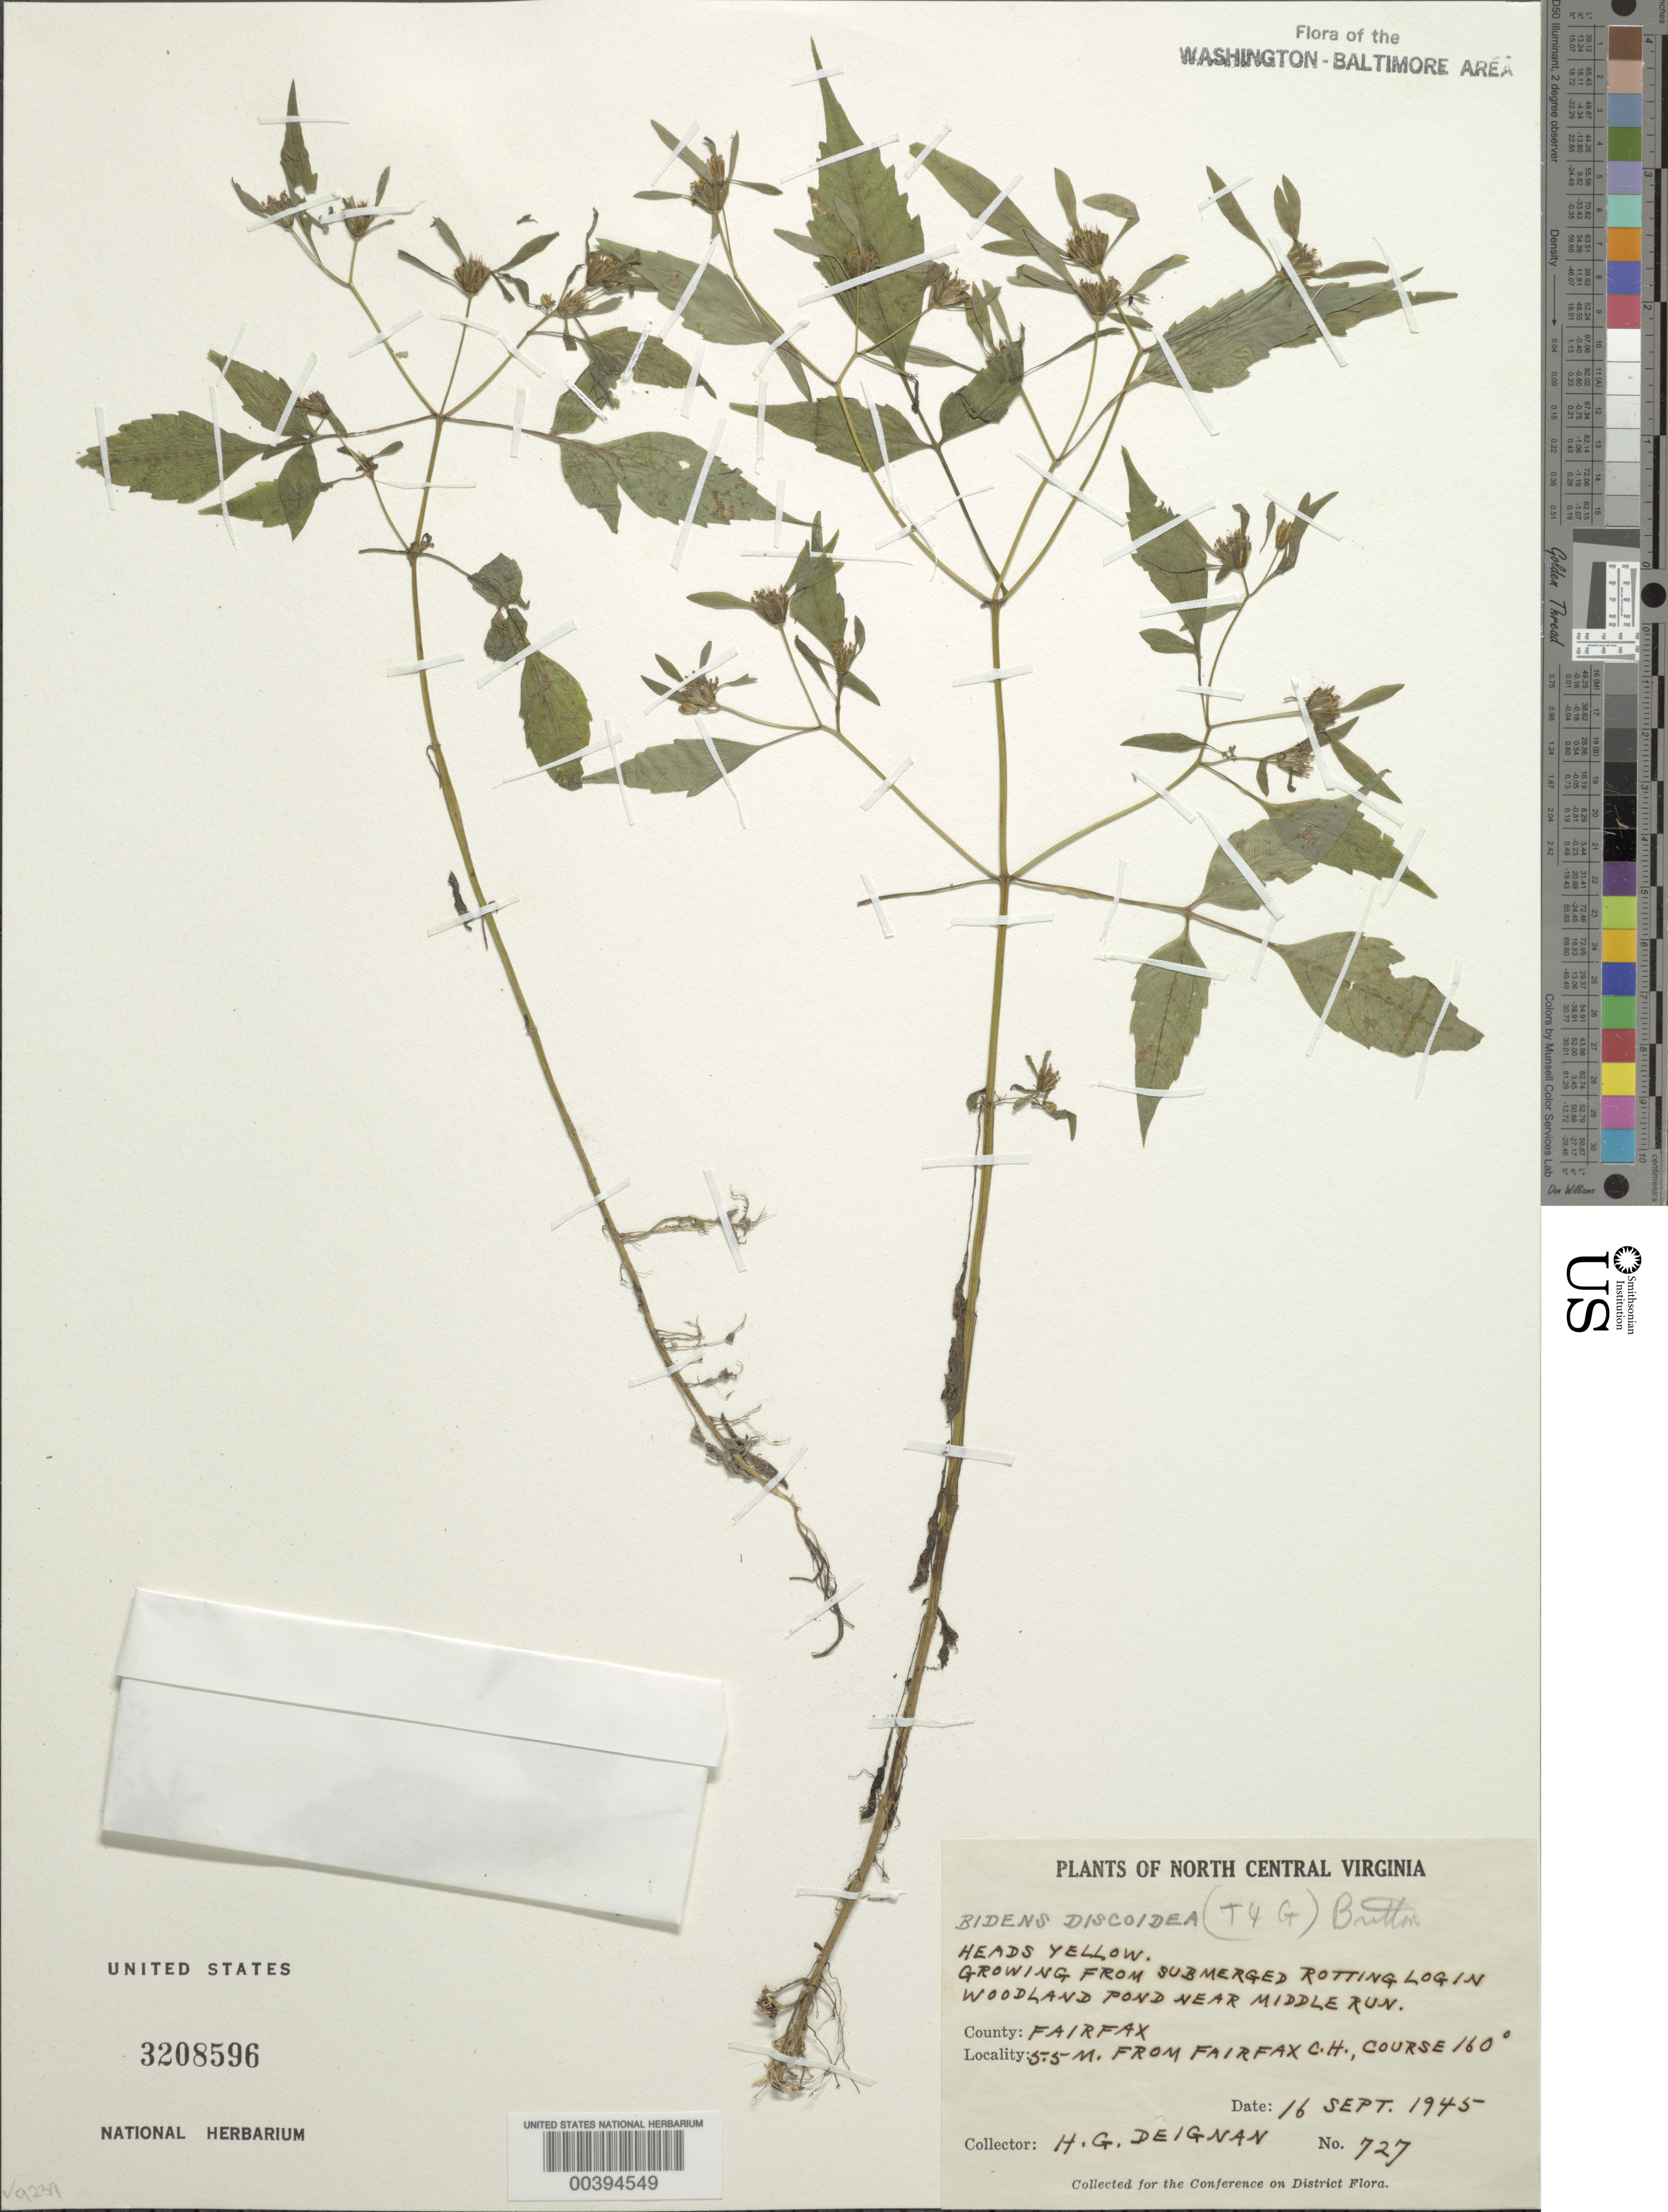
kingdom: Plantae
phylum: Tracheophyta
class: Magnoliopsida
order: Asterales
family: Asteraceae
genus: Bidens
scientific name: Bidens discoidea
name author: (Torr. & A. Gray) Britton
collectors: H. Deignan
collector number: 727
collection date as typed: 16 Sep 1945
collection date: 1945-09-16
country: United States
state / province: Virginia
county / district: Fairfax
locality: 5.5 M from Fairfax Court House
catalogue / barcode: US 3208596